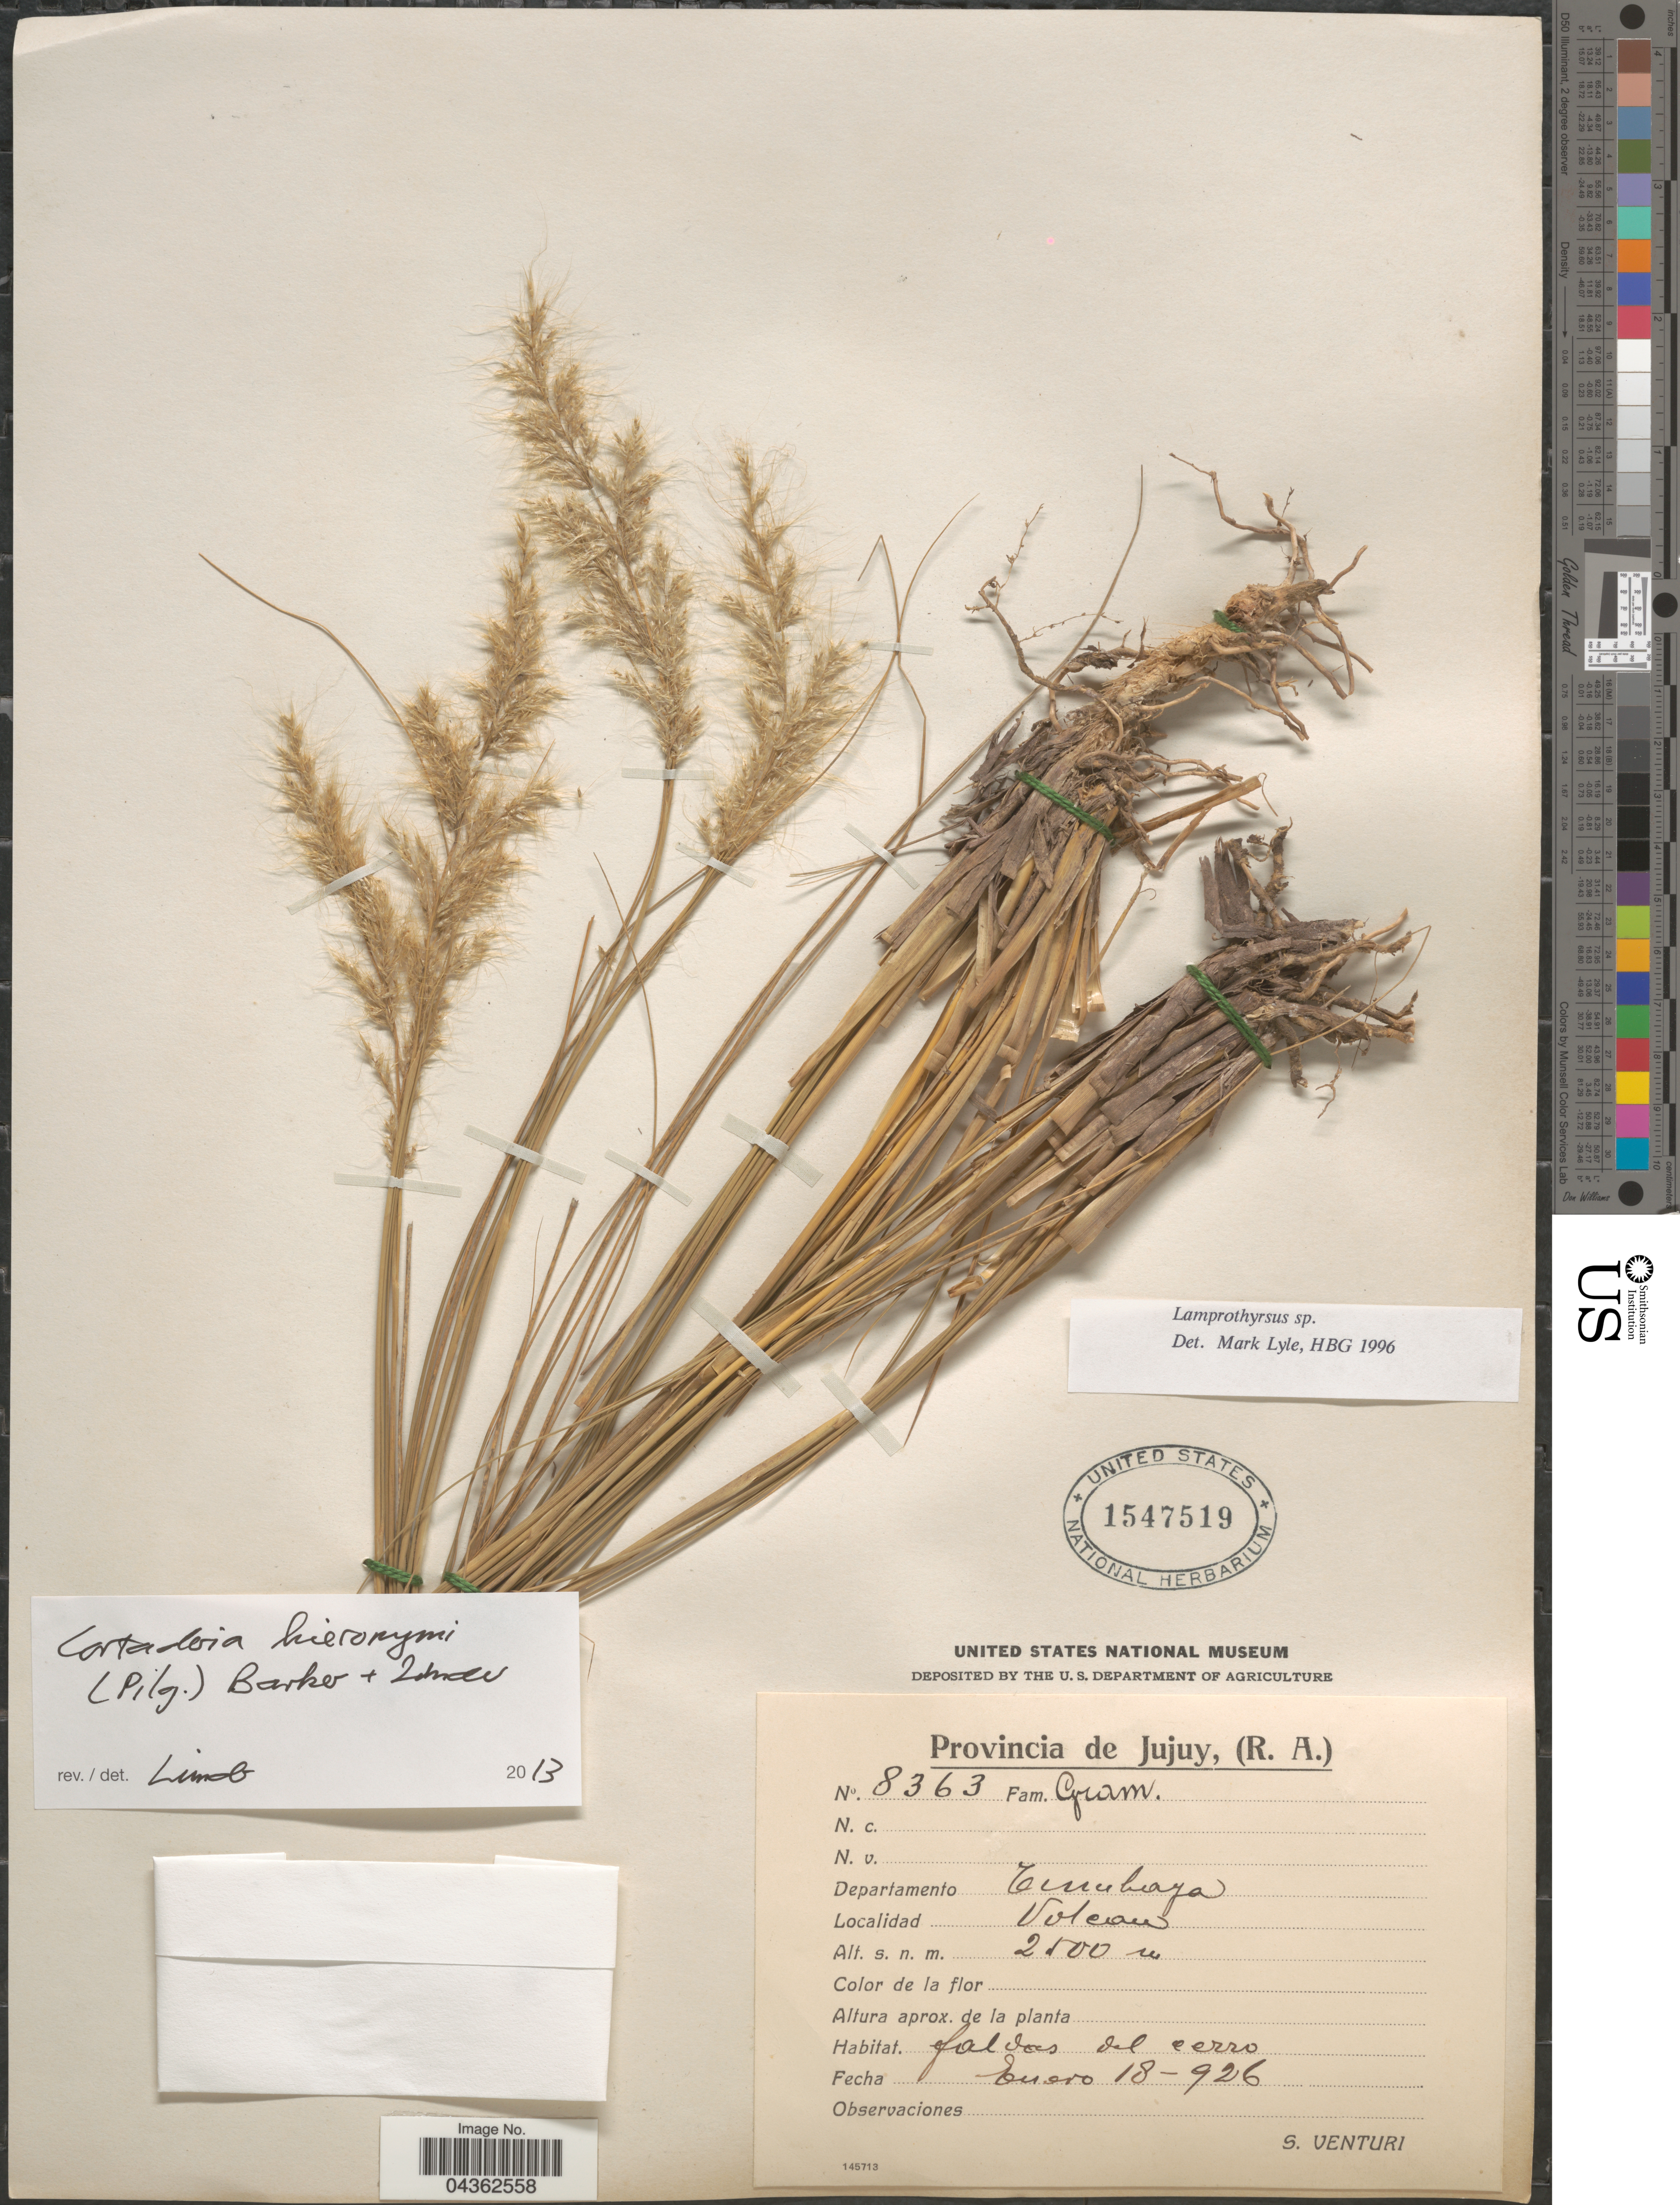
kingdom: Plantae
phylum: Tracheophyta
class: Liliopsida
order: Poales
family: Poaceae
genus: Cortaderia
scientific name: Cortaderia hieronymi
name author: (Kuntze) H.P. Linder & N.P. Barker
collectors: S. Venturi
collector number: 8363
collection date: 1926-01-18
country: Argentina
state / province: Jujuy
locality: Departamento Tumbaya. Volcan.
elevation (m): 2500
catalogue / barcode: US 1547519